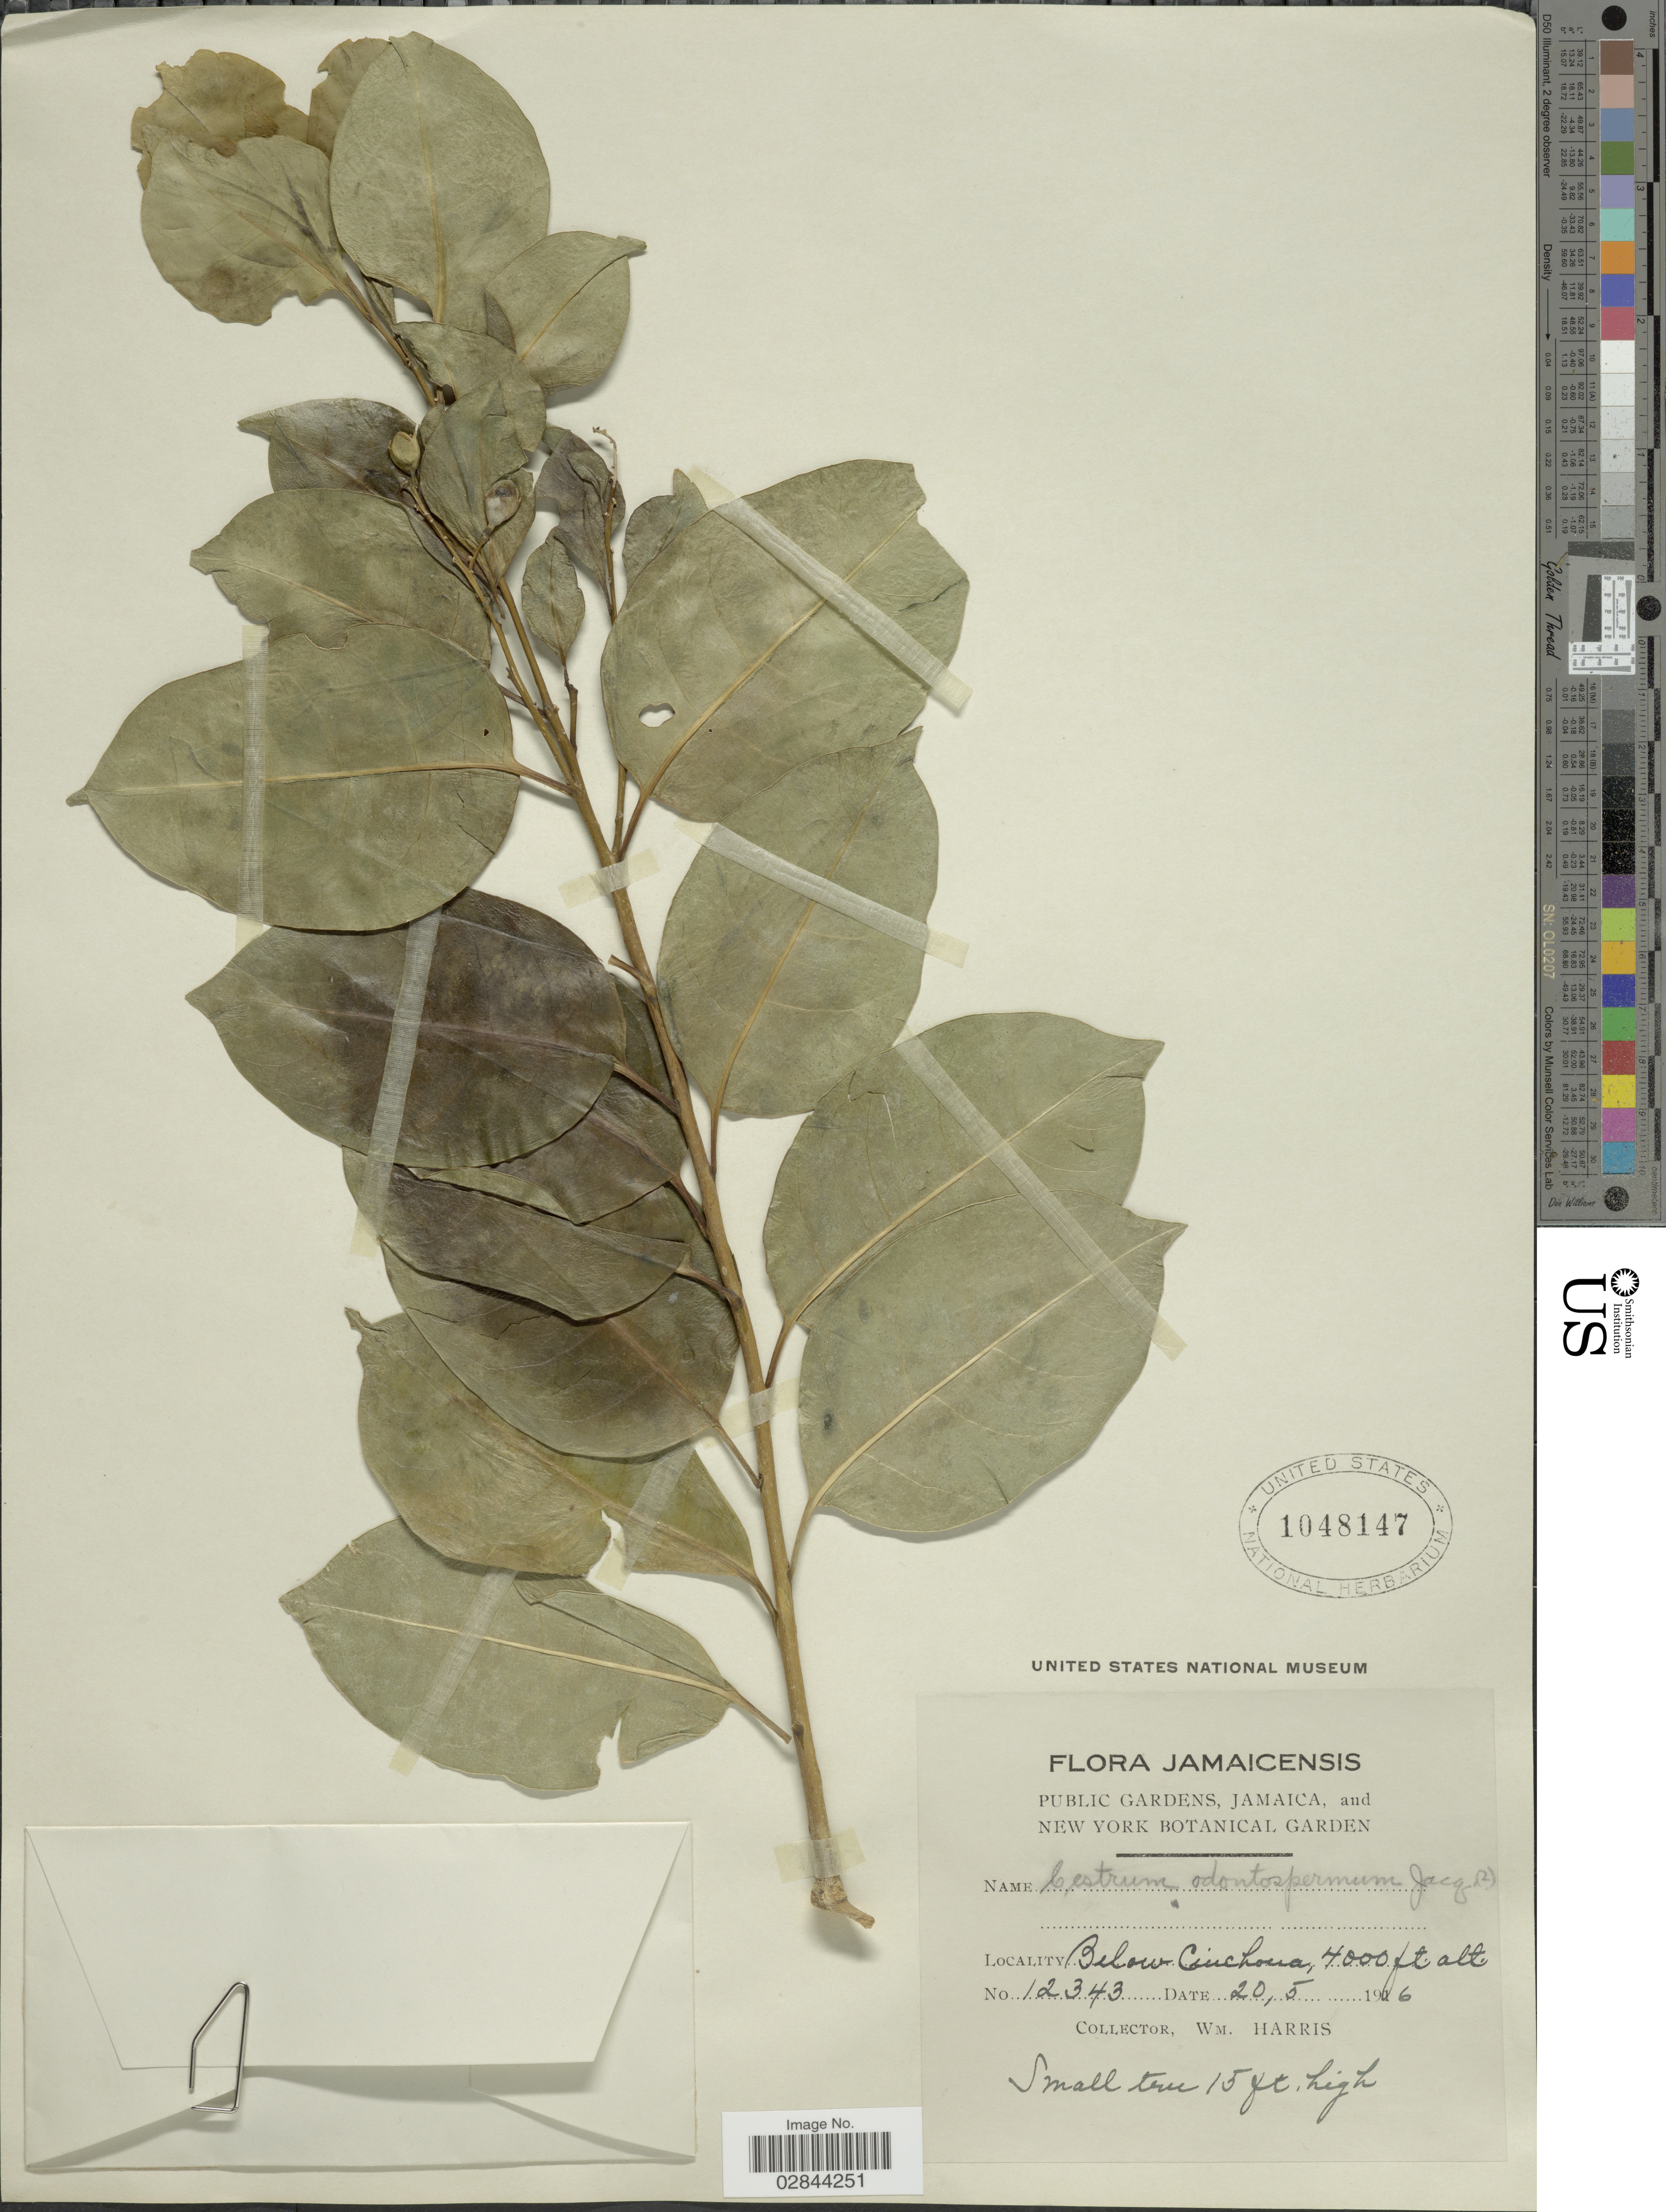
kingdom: Plantae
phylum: Tracheophyta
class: Magnoliopsida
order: Solanales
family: Solanaceae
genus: Cestrum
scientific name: Cestrum diurnum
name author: L.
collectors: W. Harris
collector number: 12343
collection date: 1906-05-20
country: Jamaica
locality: Below Cinchona.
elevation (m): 1219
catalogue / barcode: US 1048147